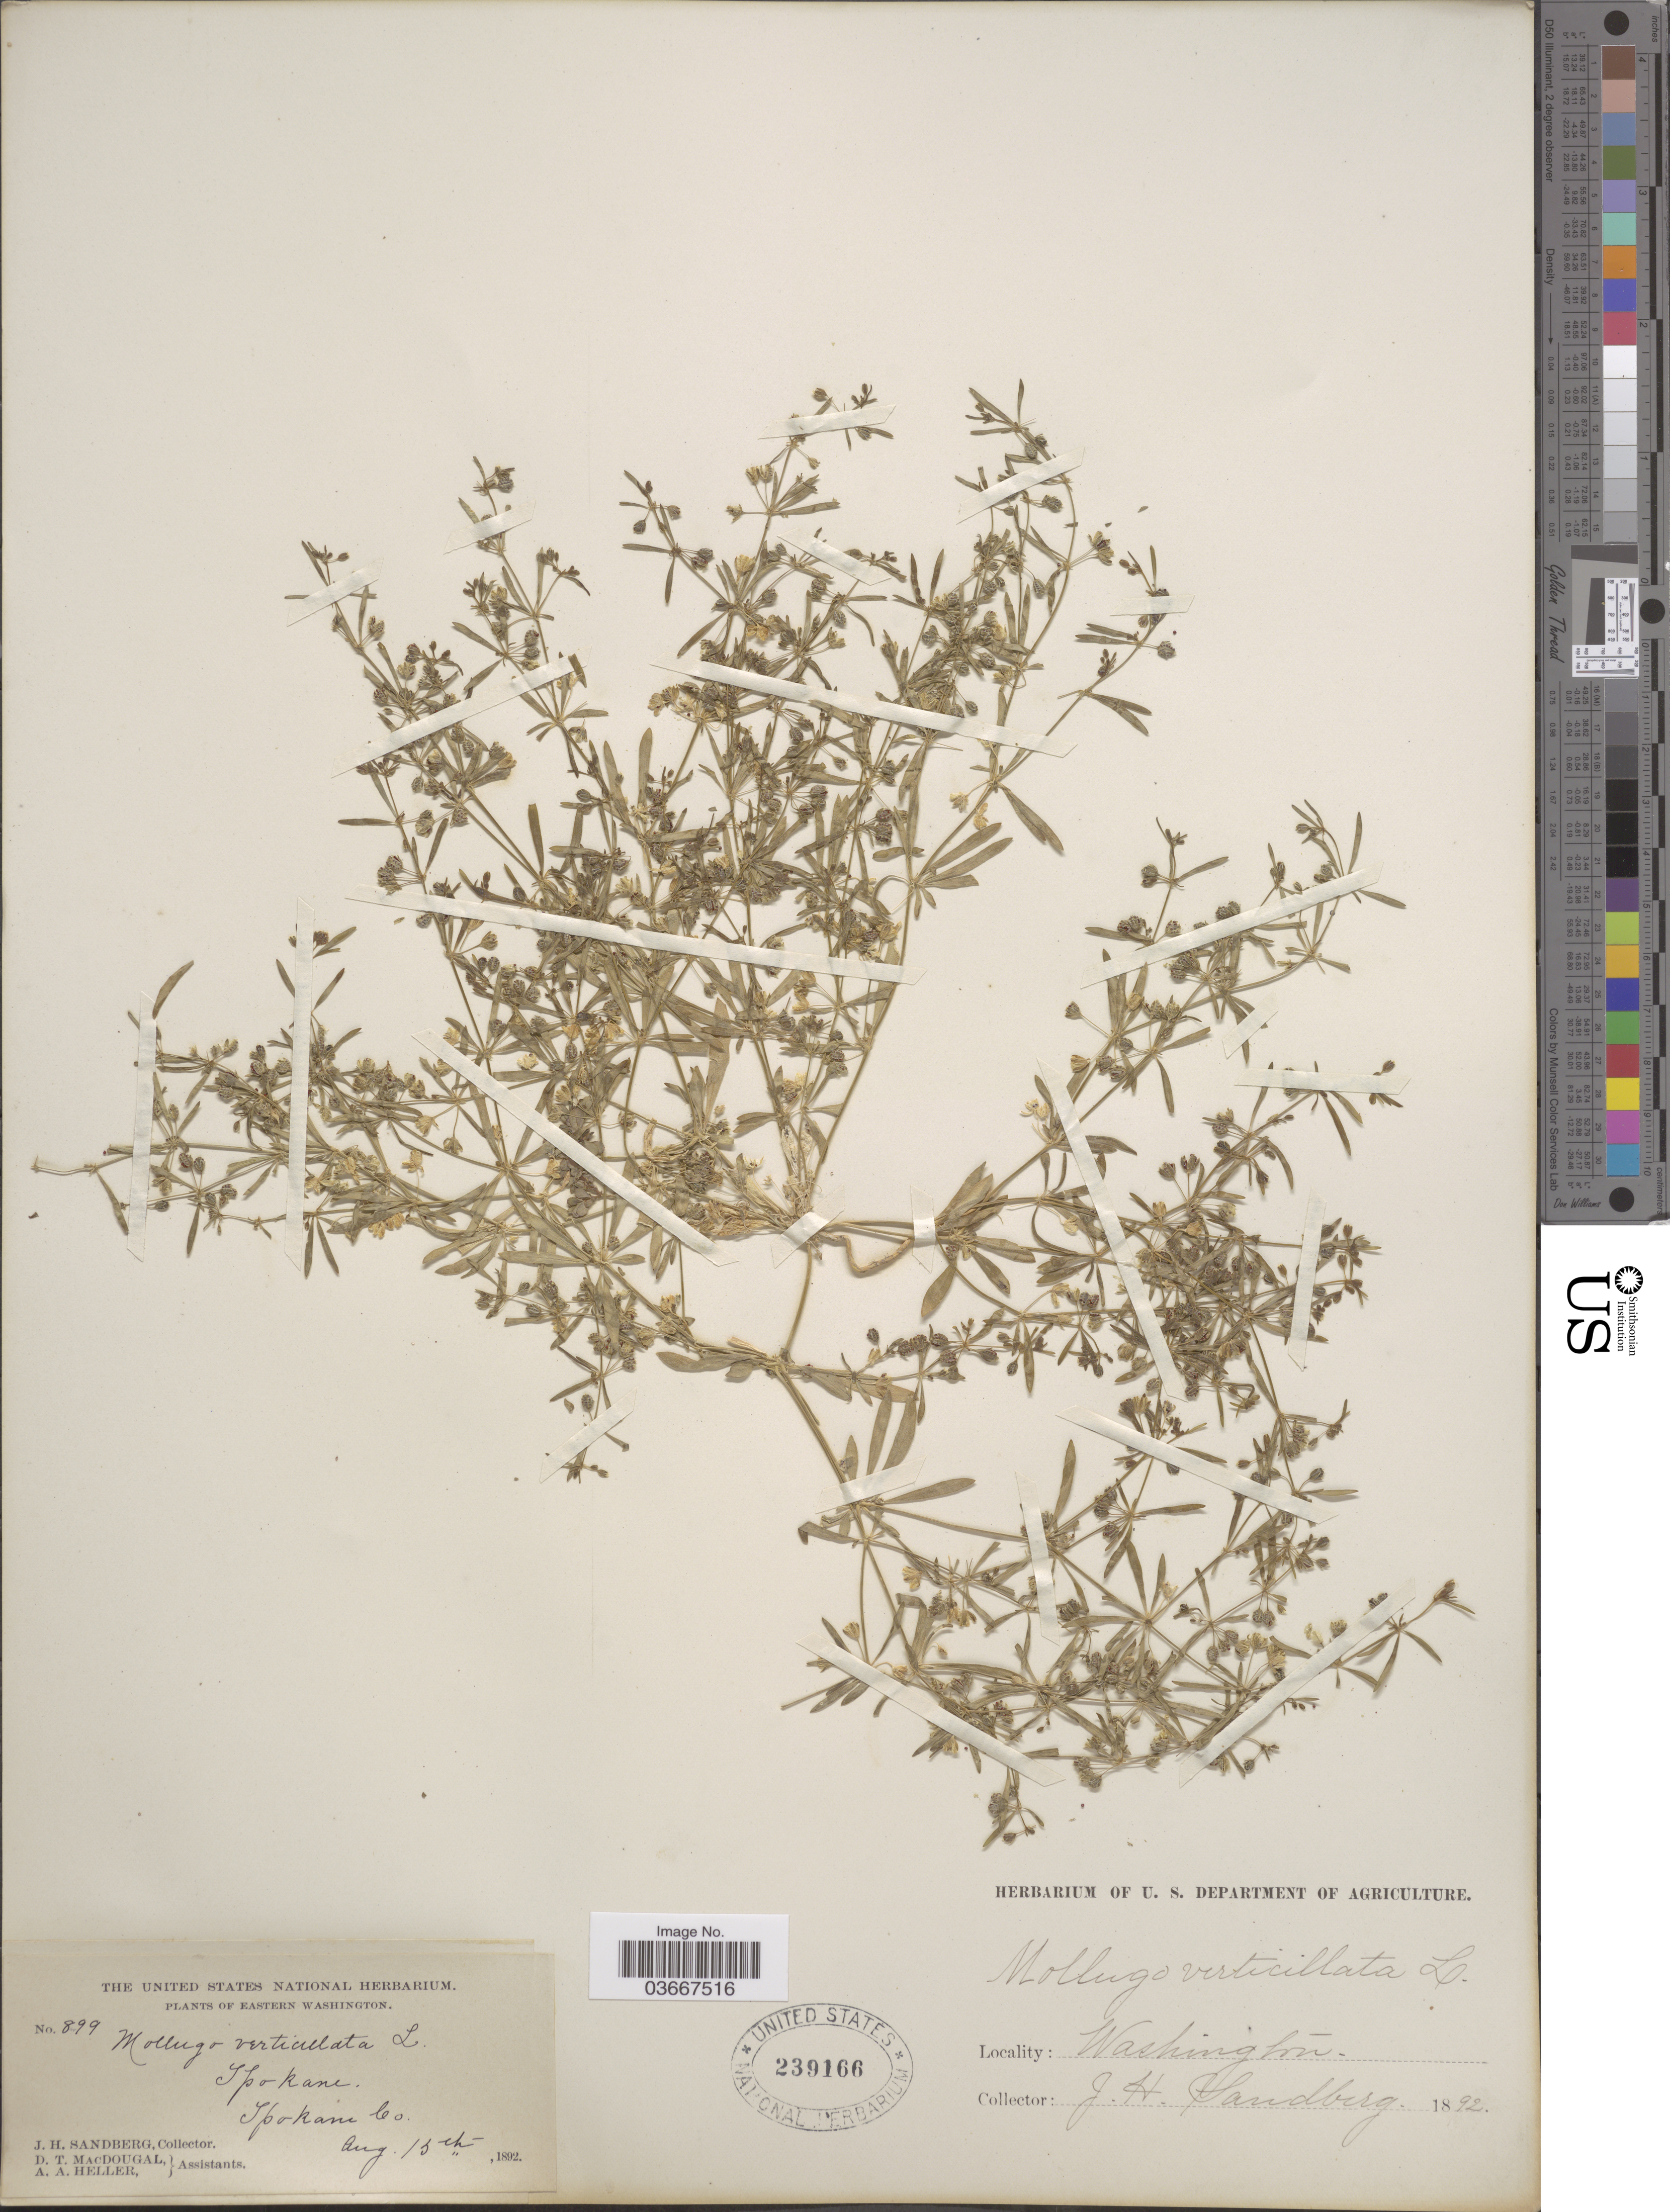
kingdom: Plantae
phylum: Tracheophyta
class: Magnoliopsida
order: Caryophyllales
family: Molluginaceae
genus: Mollugo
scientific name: Mollugo verticillata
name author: L.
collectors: J. H. Sandberg, D. T. MacDougal & A. A. Heller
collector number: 899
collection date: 1892-08-15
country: United States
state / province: Washington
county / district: Spokane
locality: Eastern Washington. Spokane, Spokane Co.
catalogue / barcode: US 239166